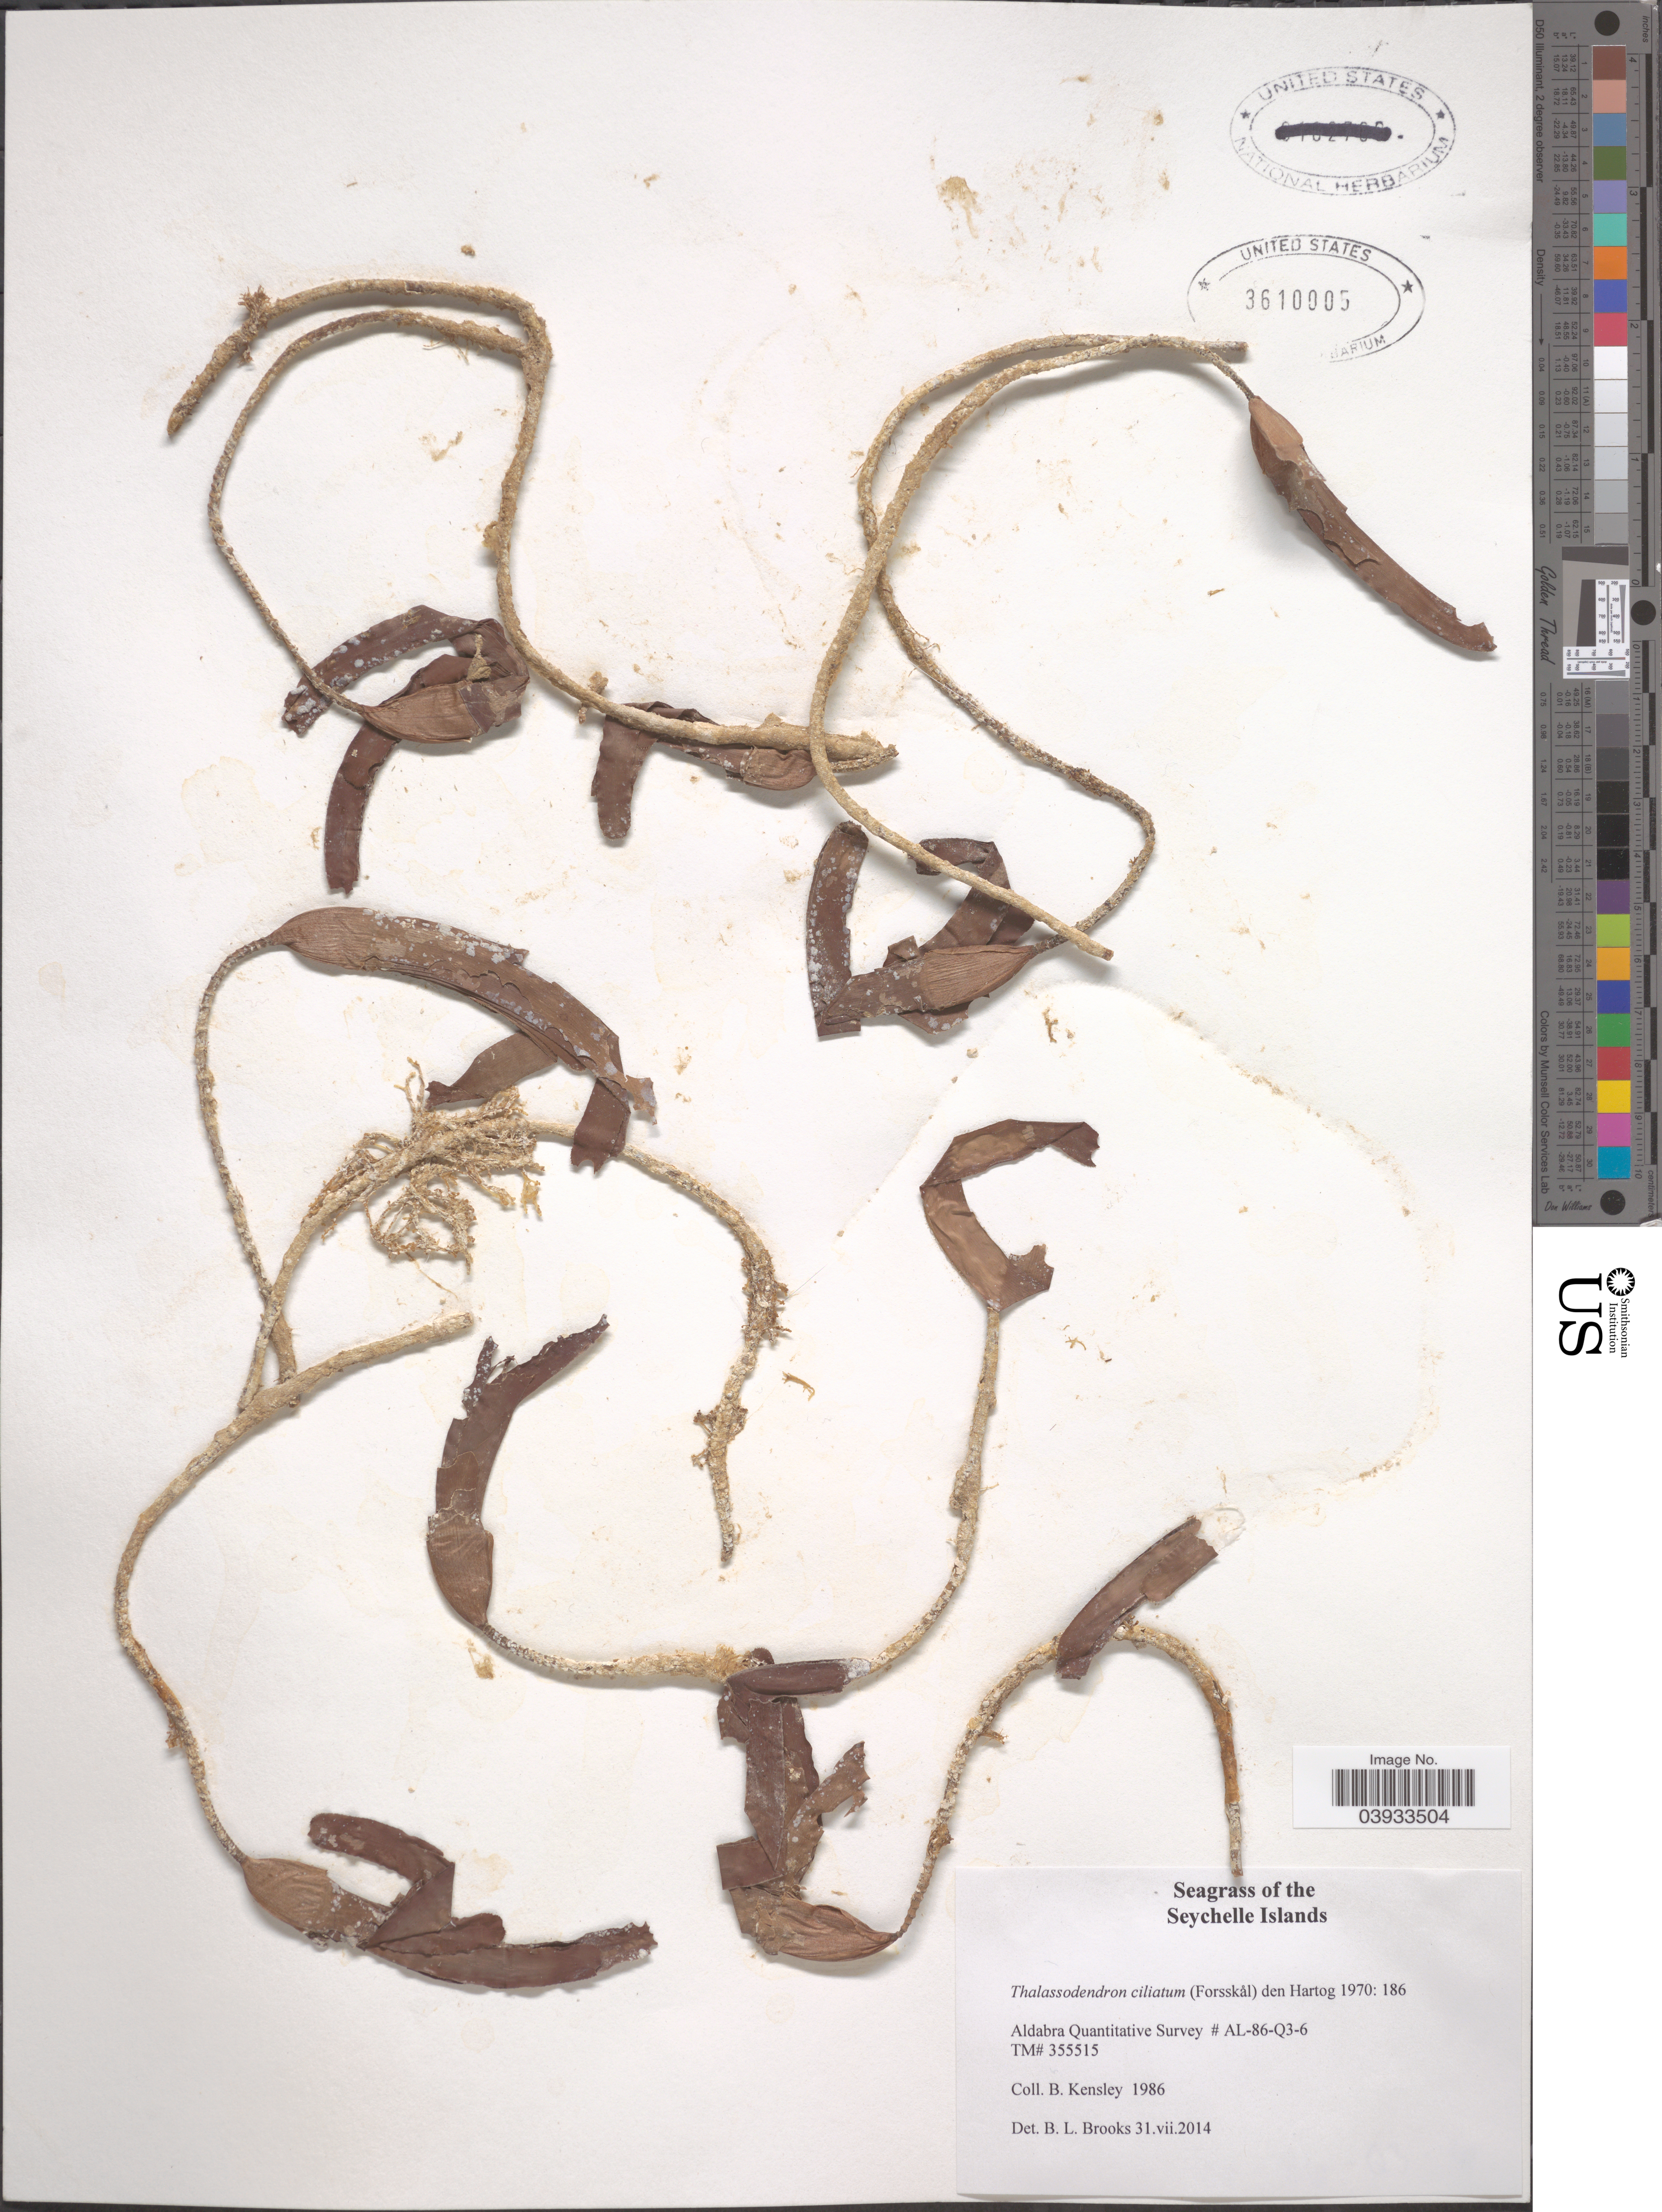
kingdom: Plantae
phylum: Tracheophyta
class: Liliopsida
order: Alismatales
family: Cymodoceaceae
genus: Thalassodendron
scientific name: Thalassodendron ciliatum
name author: (Forssk.) Hartog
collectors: B. Kensley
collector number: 1986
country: Seychelles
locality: The Seychelle Islands. Aldabra Quantitative Survey #AL-86-Q3-6. TM# 355515.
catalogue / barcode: US 3610005